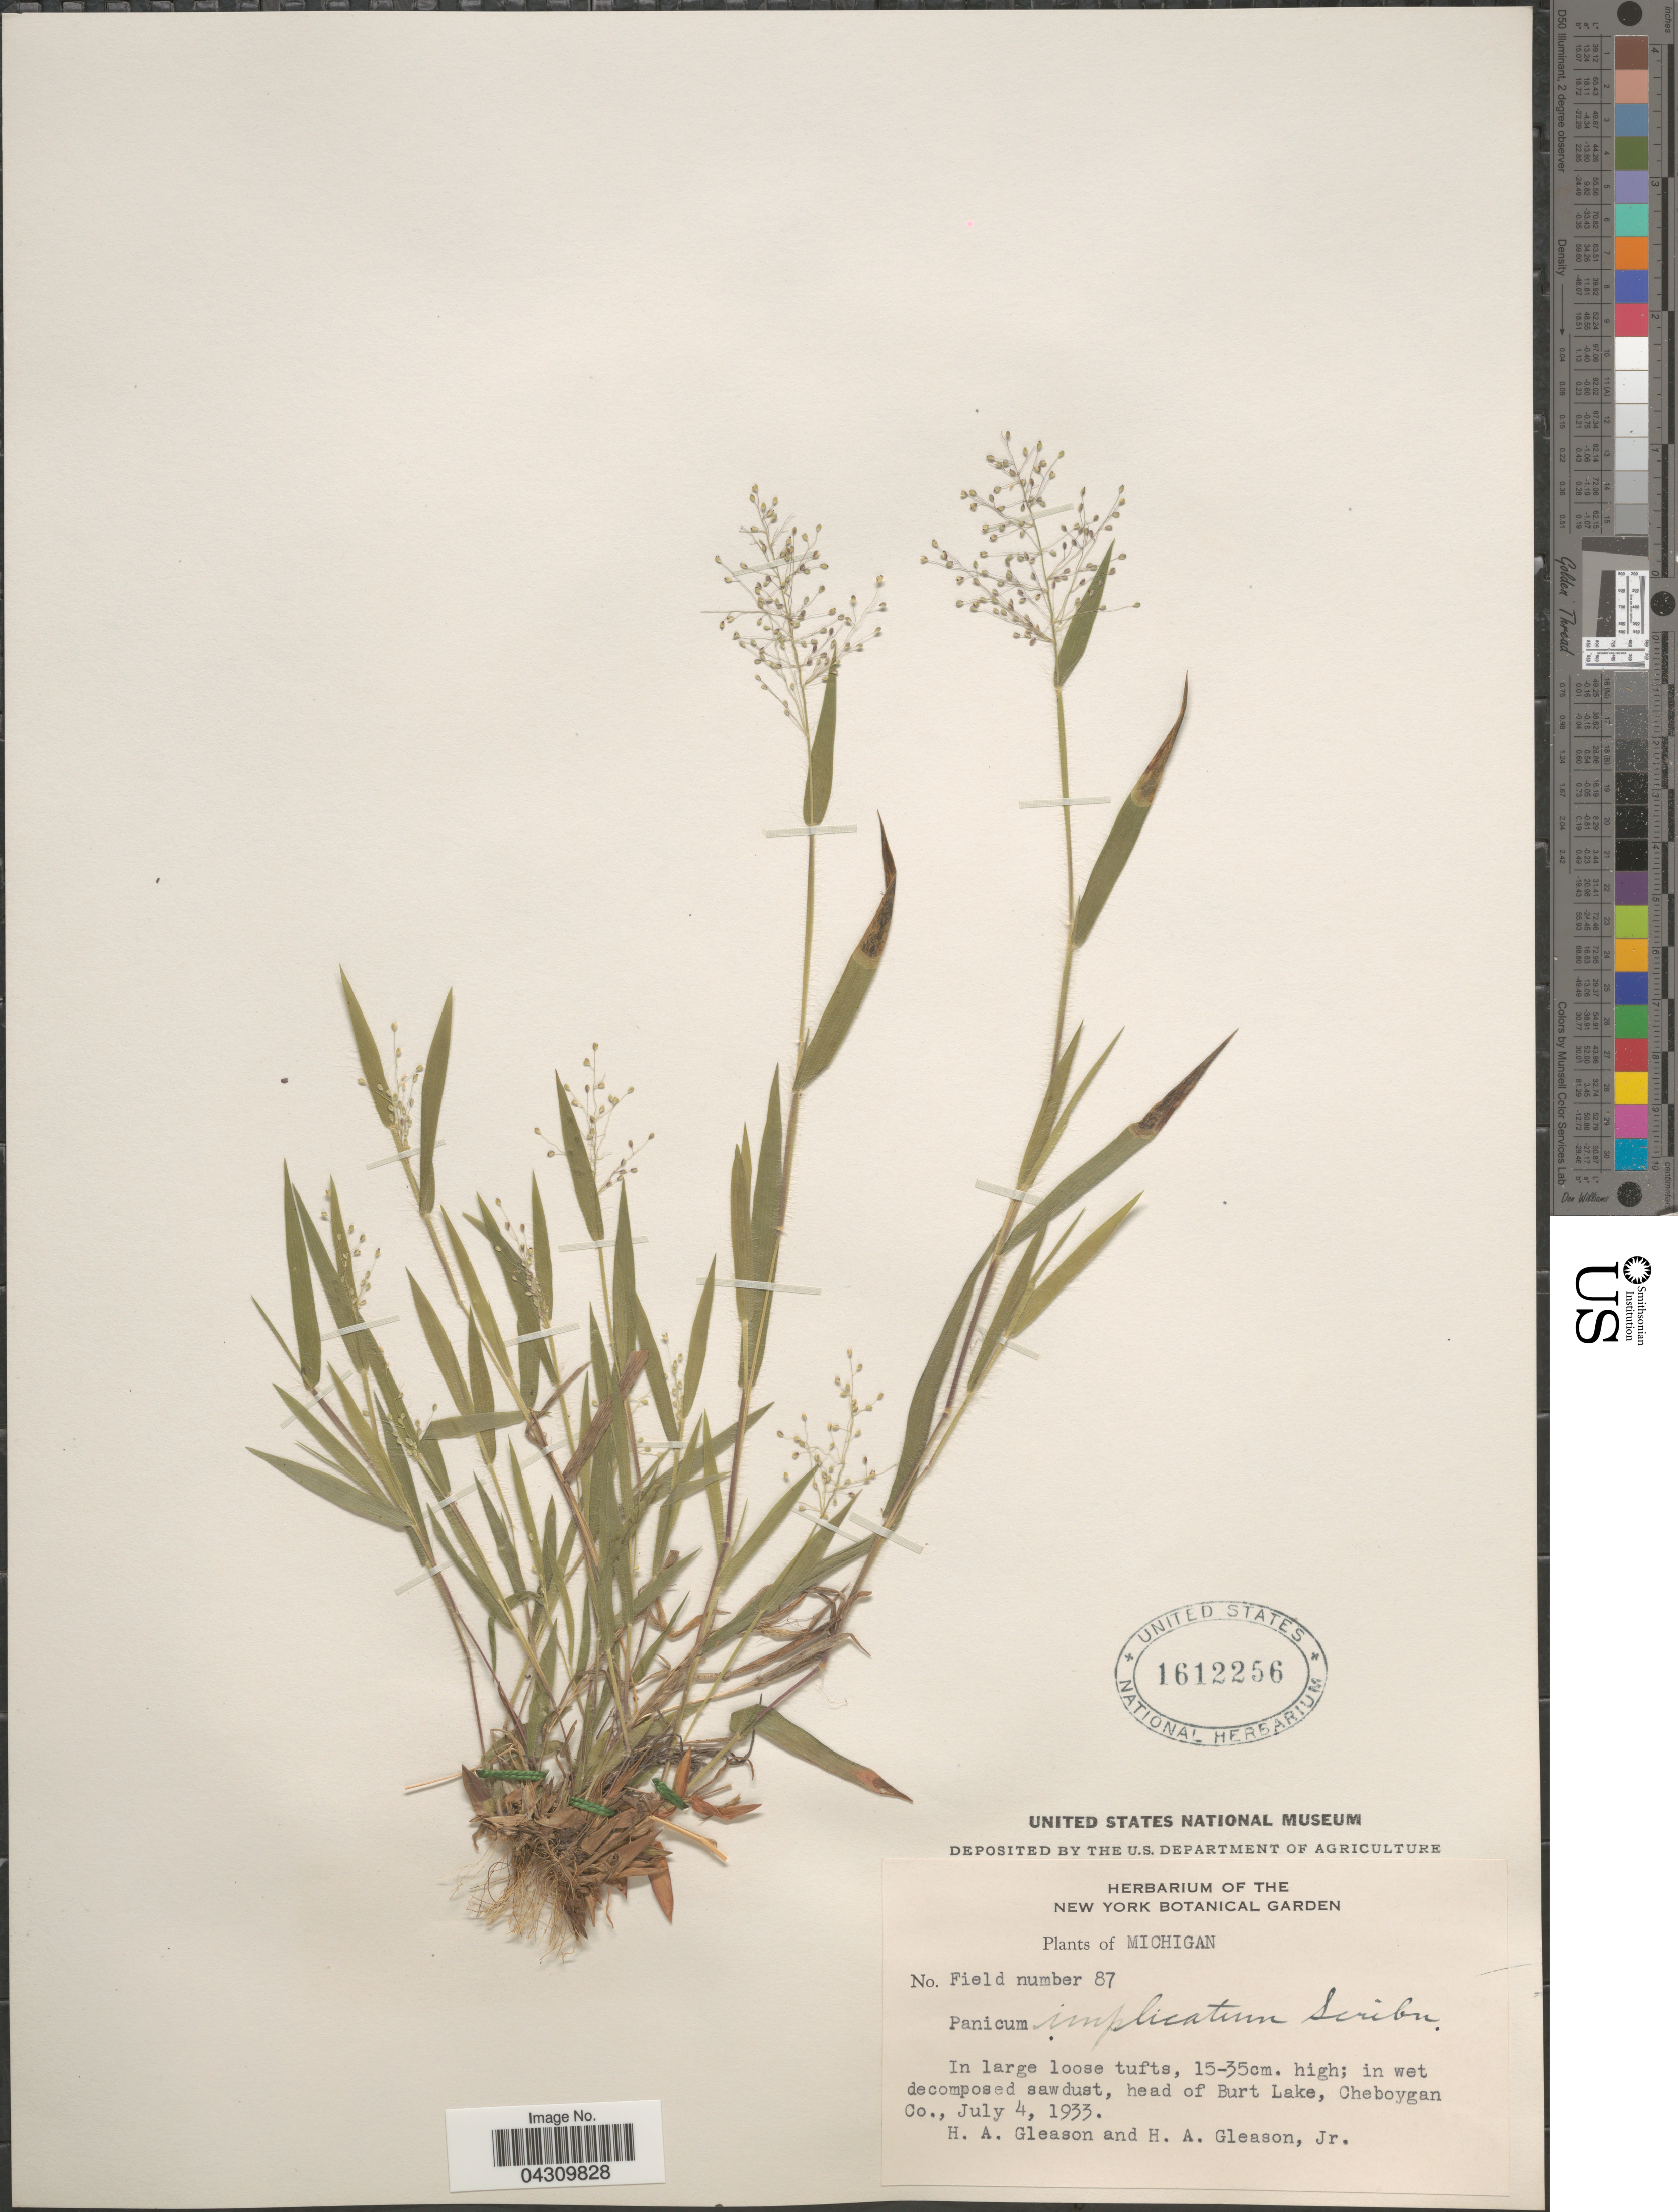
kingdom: Plantae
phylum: Tracheophyta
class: Liliopsida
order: Poales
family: Poaceae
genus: Dichanthelium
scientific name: Dichanthelium acuminatum var. acuminatum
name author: (Sw.) Gould & C.A. Clark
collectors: H. A. Gleason & H. Gleason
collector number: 87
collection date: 1933-07-04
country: United States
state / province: Michigan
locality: Head of Burt Lake, Cheboygan Co.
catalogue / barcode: US 1612256